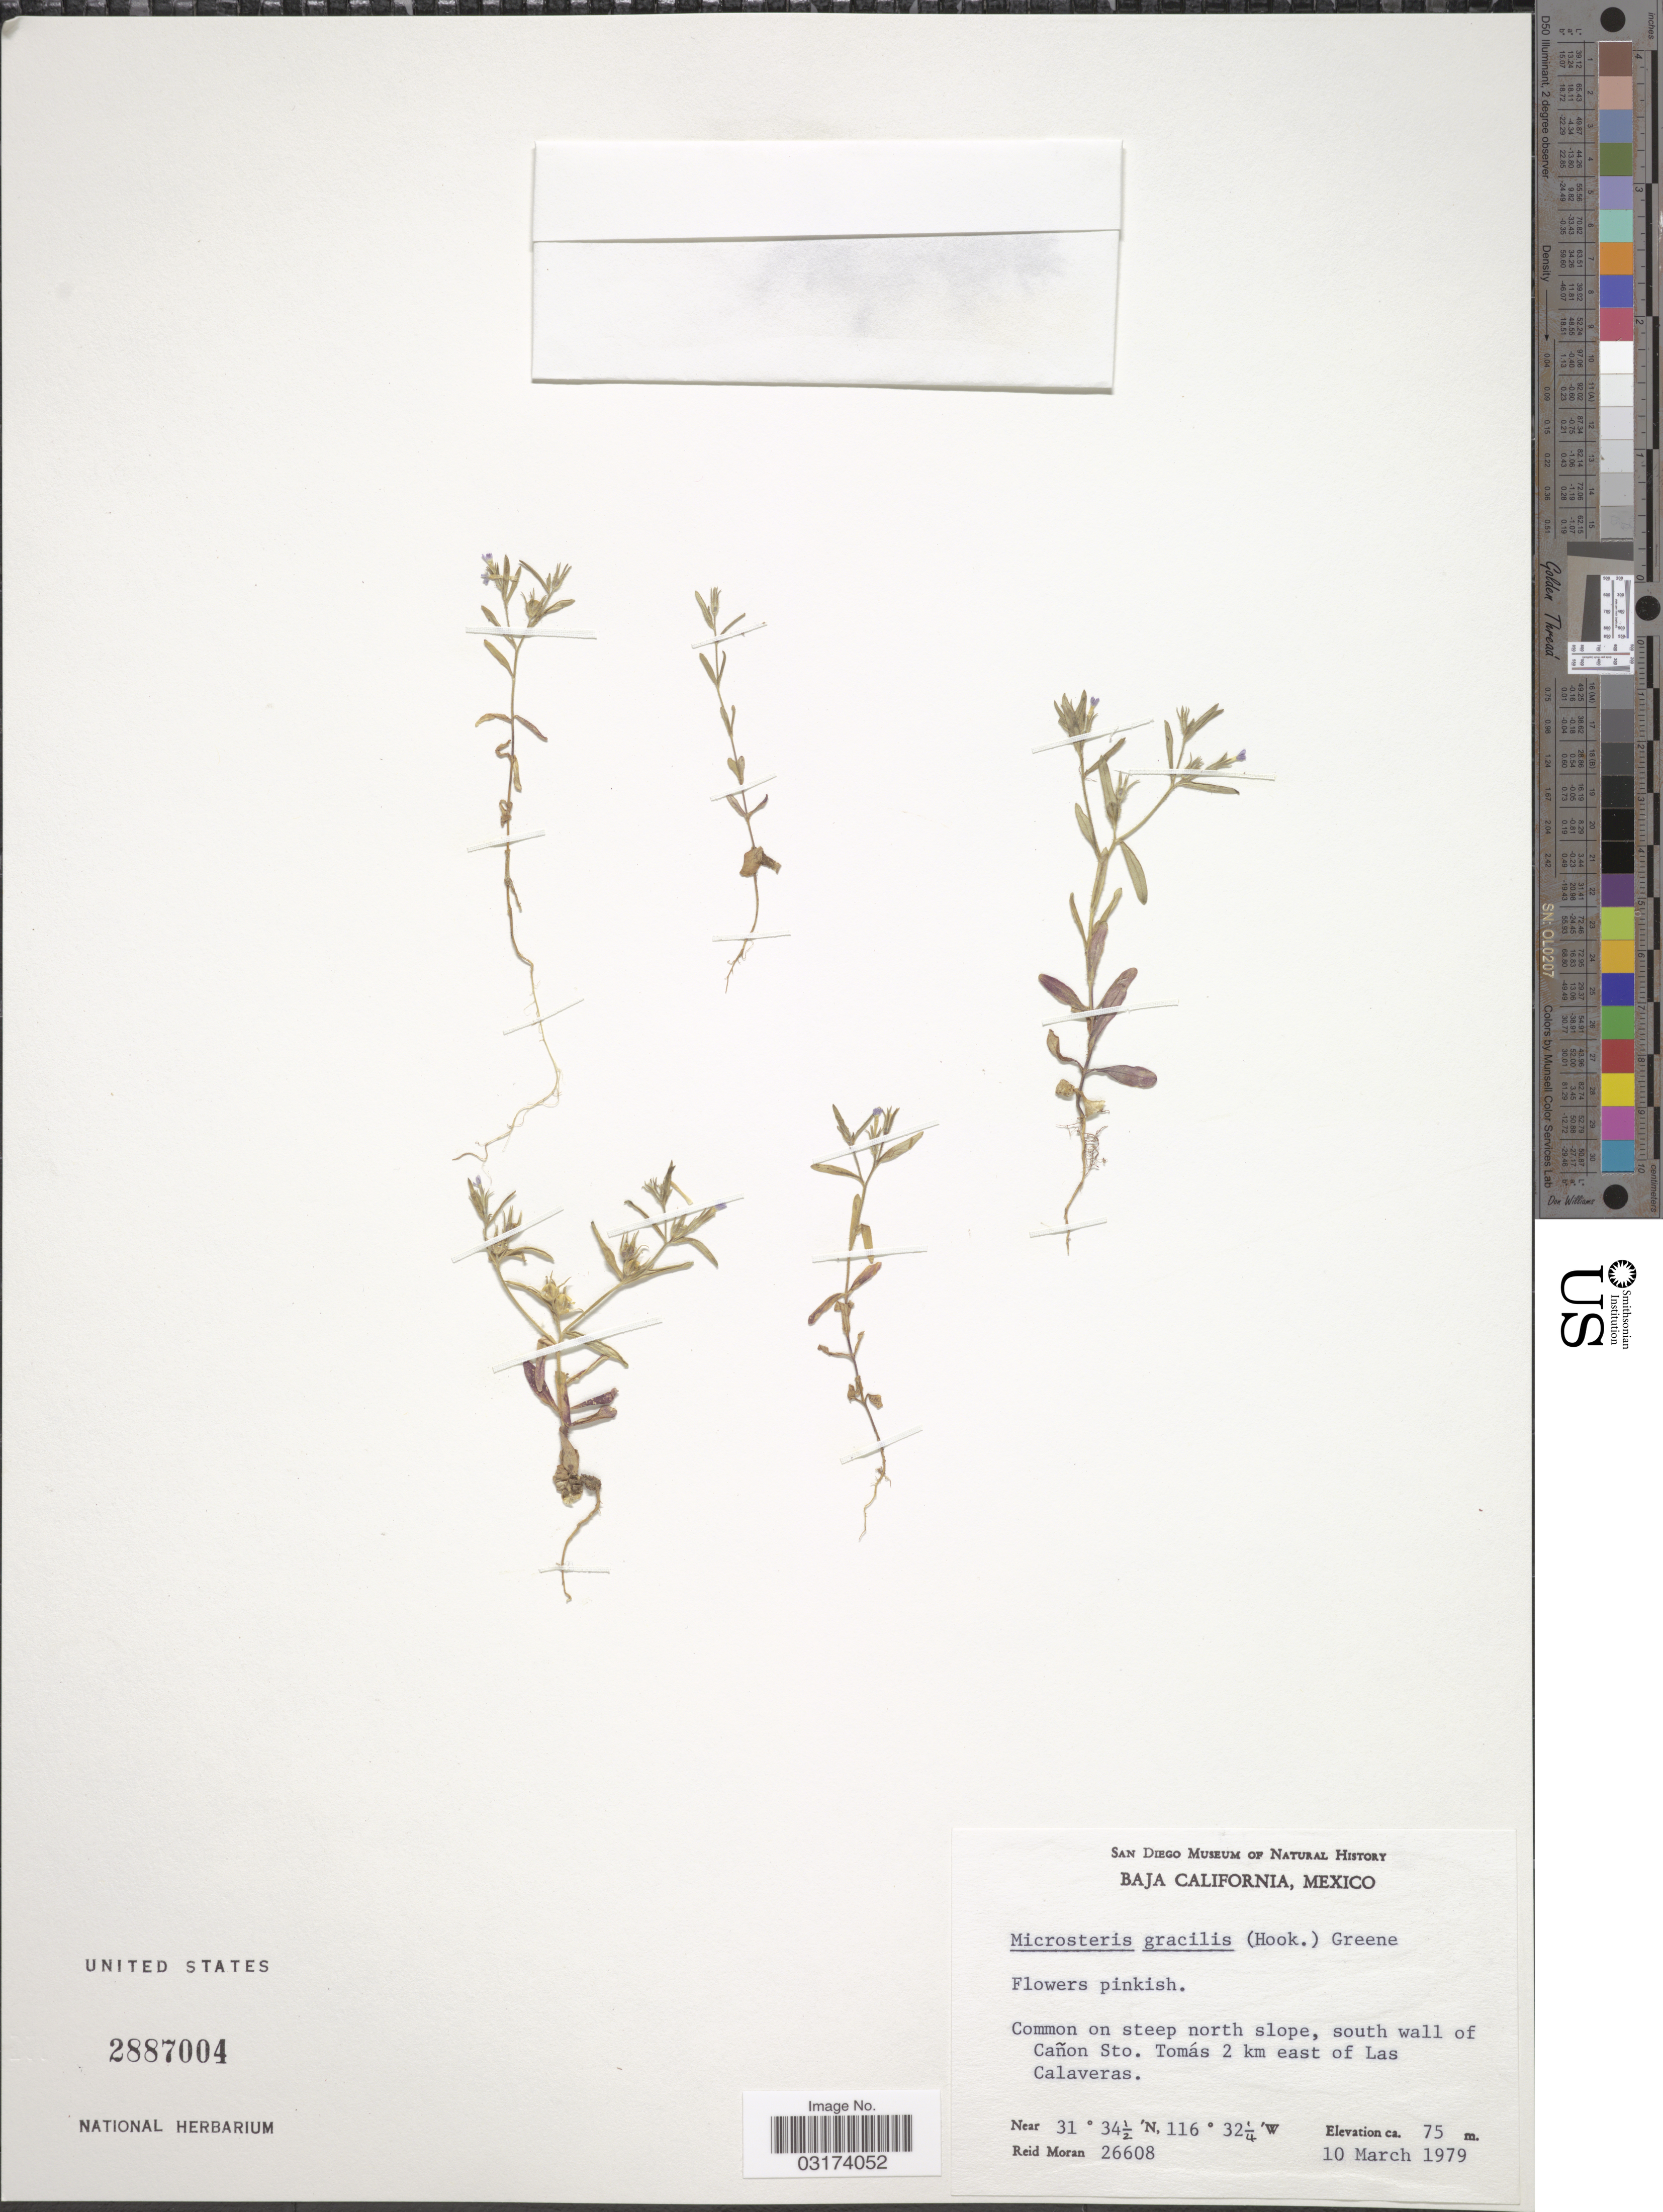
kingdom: Plantae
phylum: Tracheophyta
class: Magnoliopsida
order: Ericales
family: Polemoniaceae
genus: Microsteris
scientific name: Microsteris gracilis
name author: (Hook.) Greene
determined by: (US) Smithsonian Institution - National Museum of Natural History - Department of Botany (UNITED STATES)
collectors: R. Moran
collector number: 26608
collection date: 1979-03-10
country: Mexico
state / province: Baja California Norte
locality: Common on steep north slope, south wall of Cañon Sto. Tomás 2 km east of Las Calaveras.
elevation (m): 75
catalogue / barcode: US 2887004